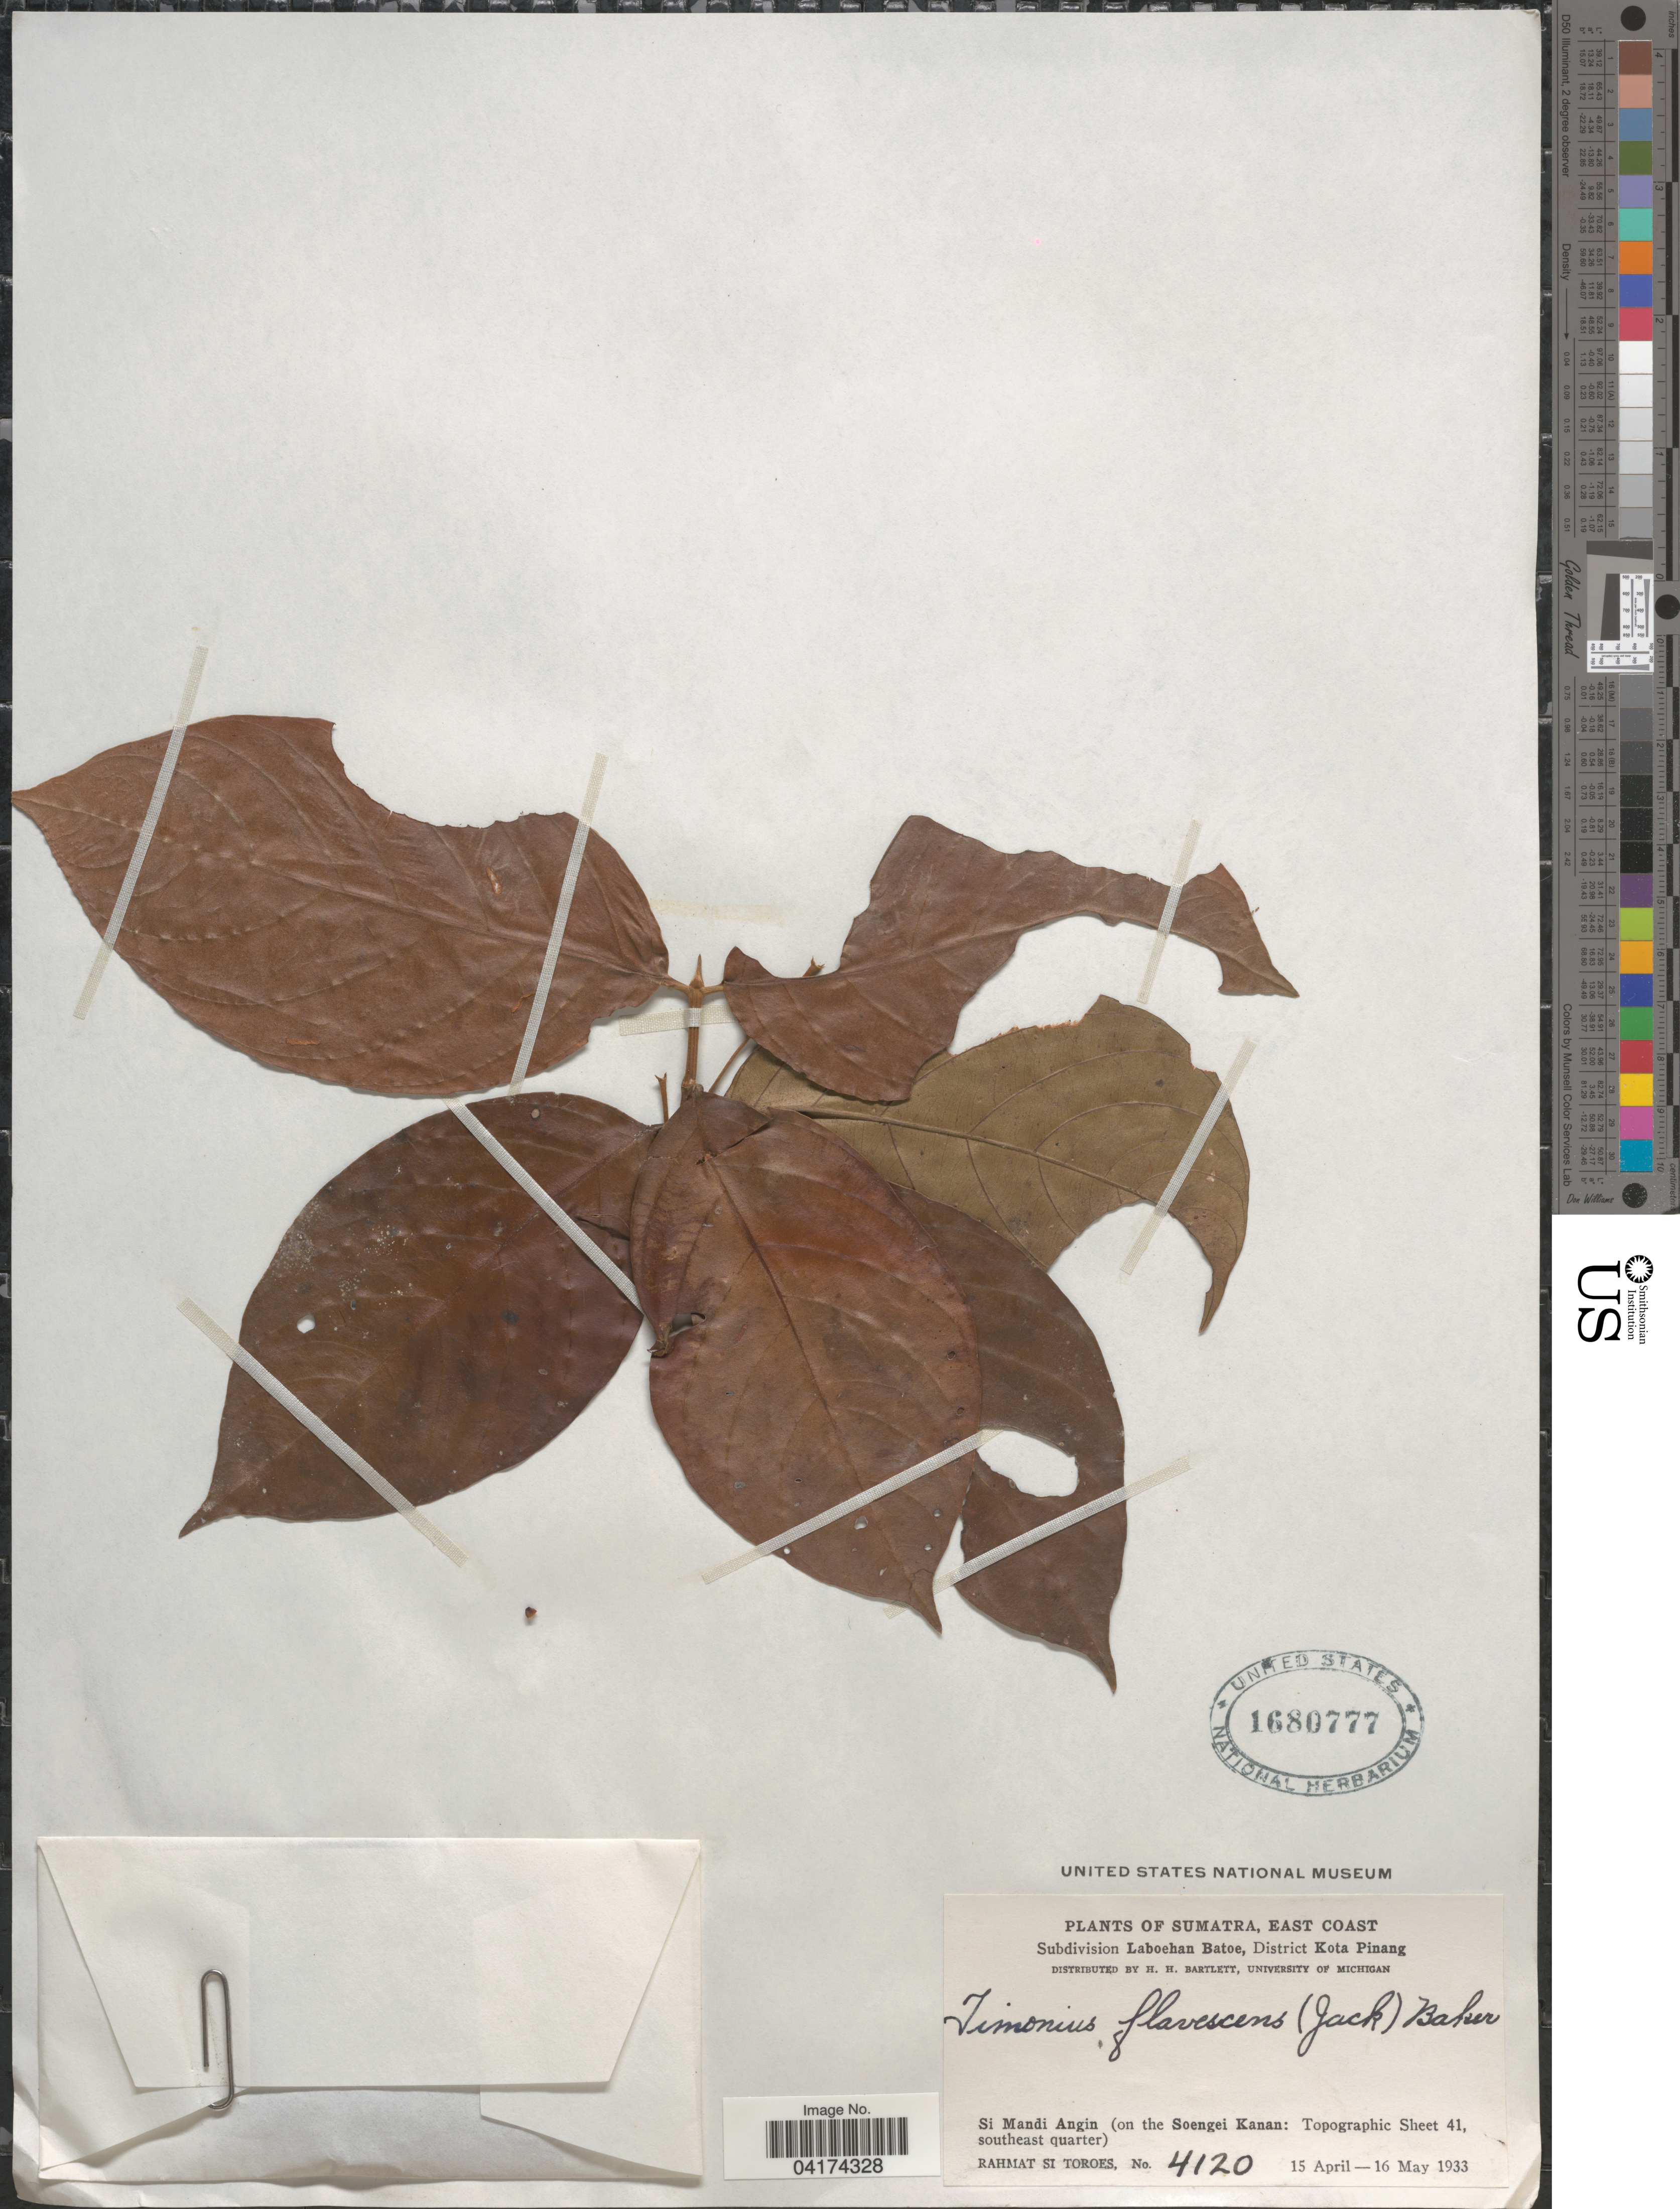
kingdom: Plantae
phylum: Tracheophyta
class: Magnoliopsida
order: Gentianales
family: Rubiaceae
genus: Timonius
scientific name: Timonius flavescens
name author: (Jack) Baker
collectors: Rahmat Si Boeea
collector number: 4120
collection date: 1933-04-15/1933-05-16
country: Indonesia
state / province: Sumatra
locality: East Coast. Subdivision Laboehan Batoe, District Kota Pinang. Si Mandi Angin (on the Soengei Kanan: Topographic Sheet 41, southeast quarter).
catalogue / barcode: US 1680777